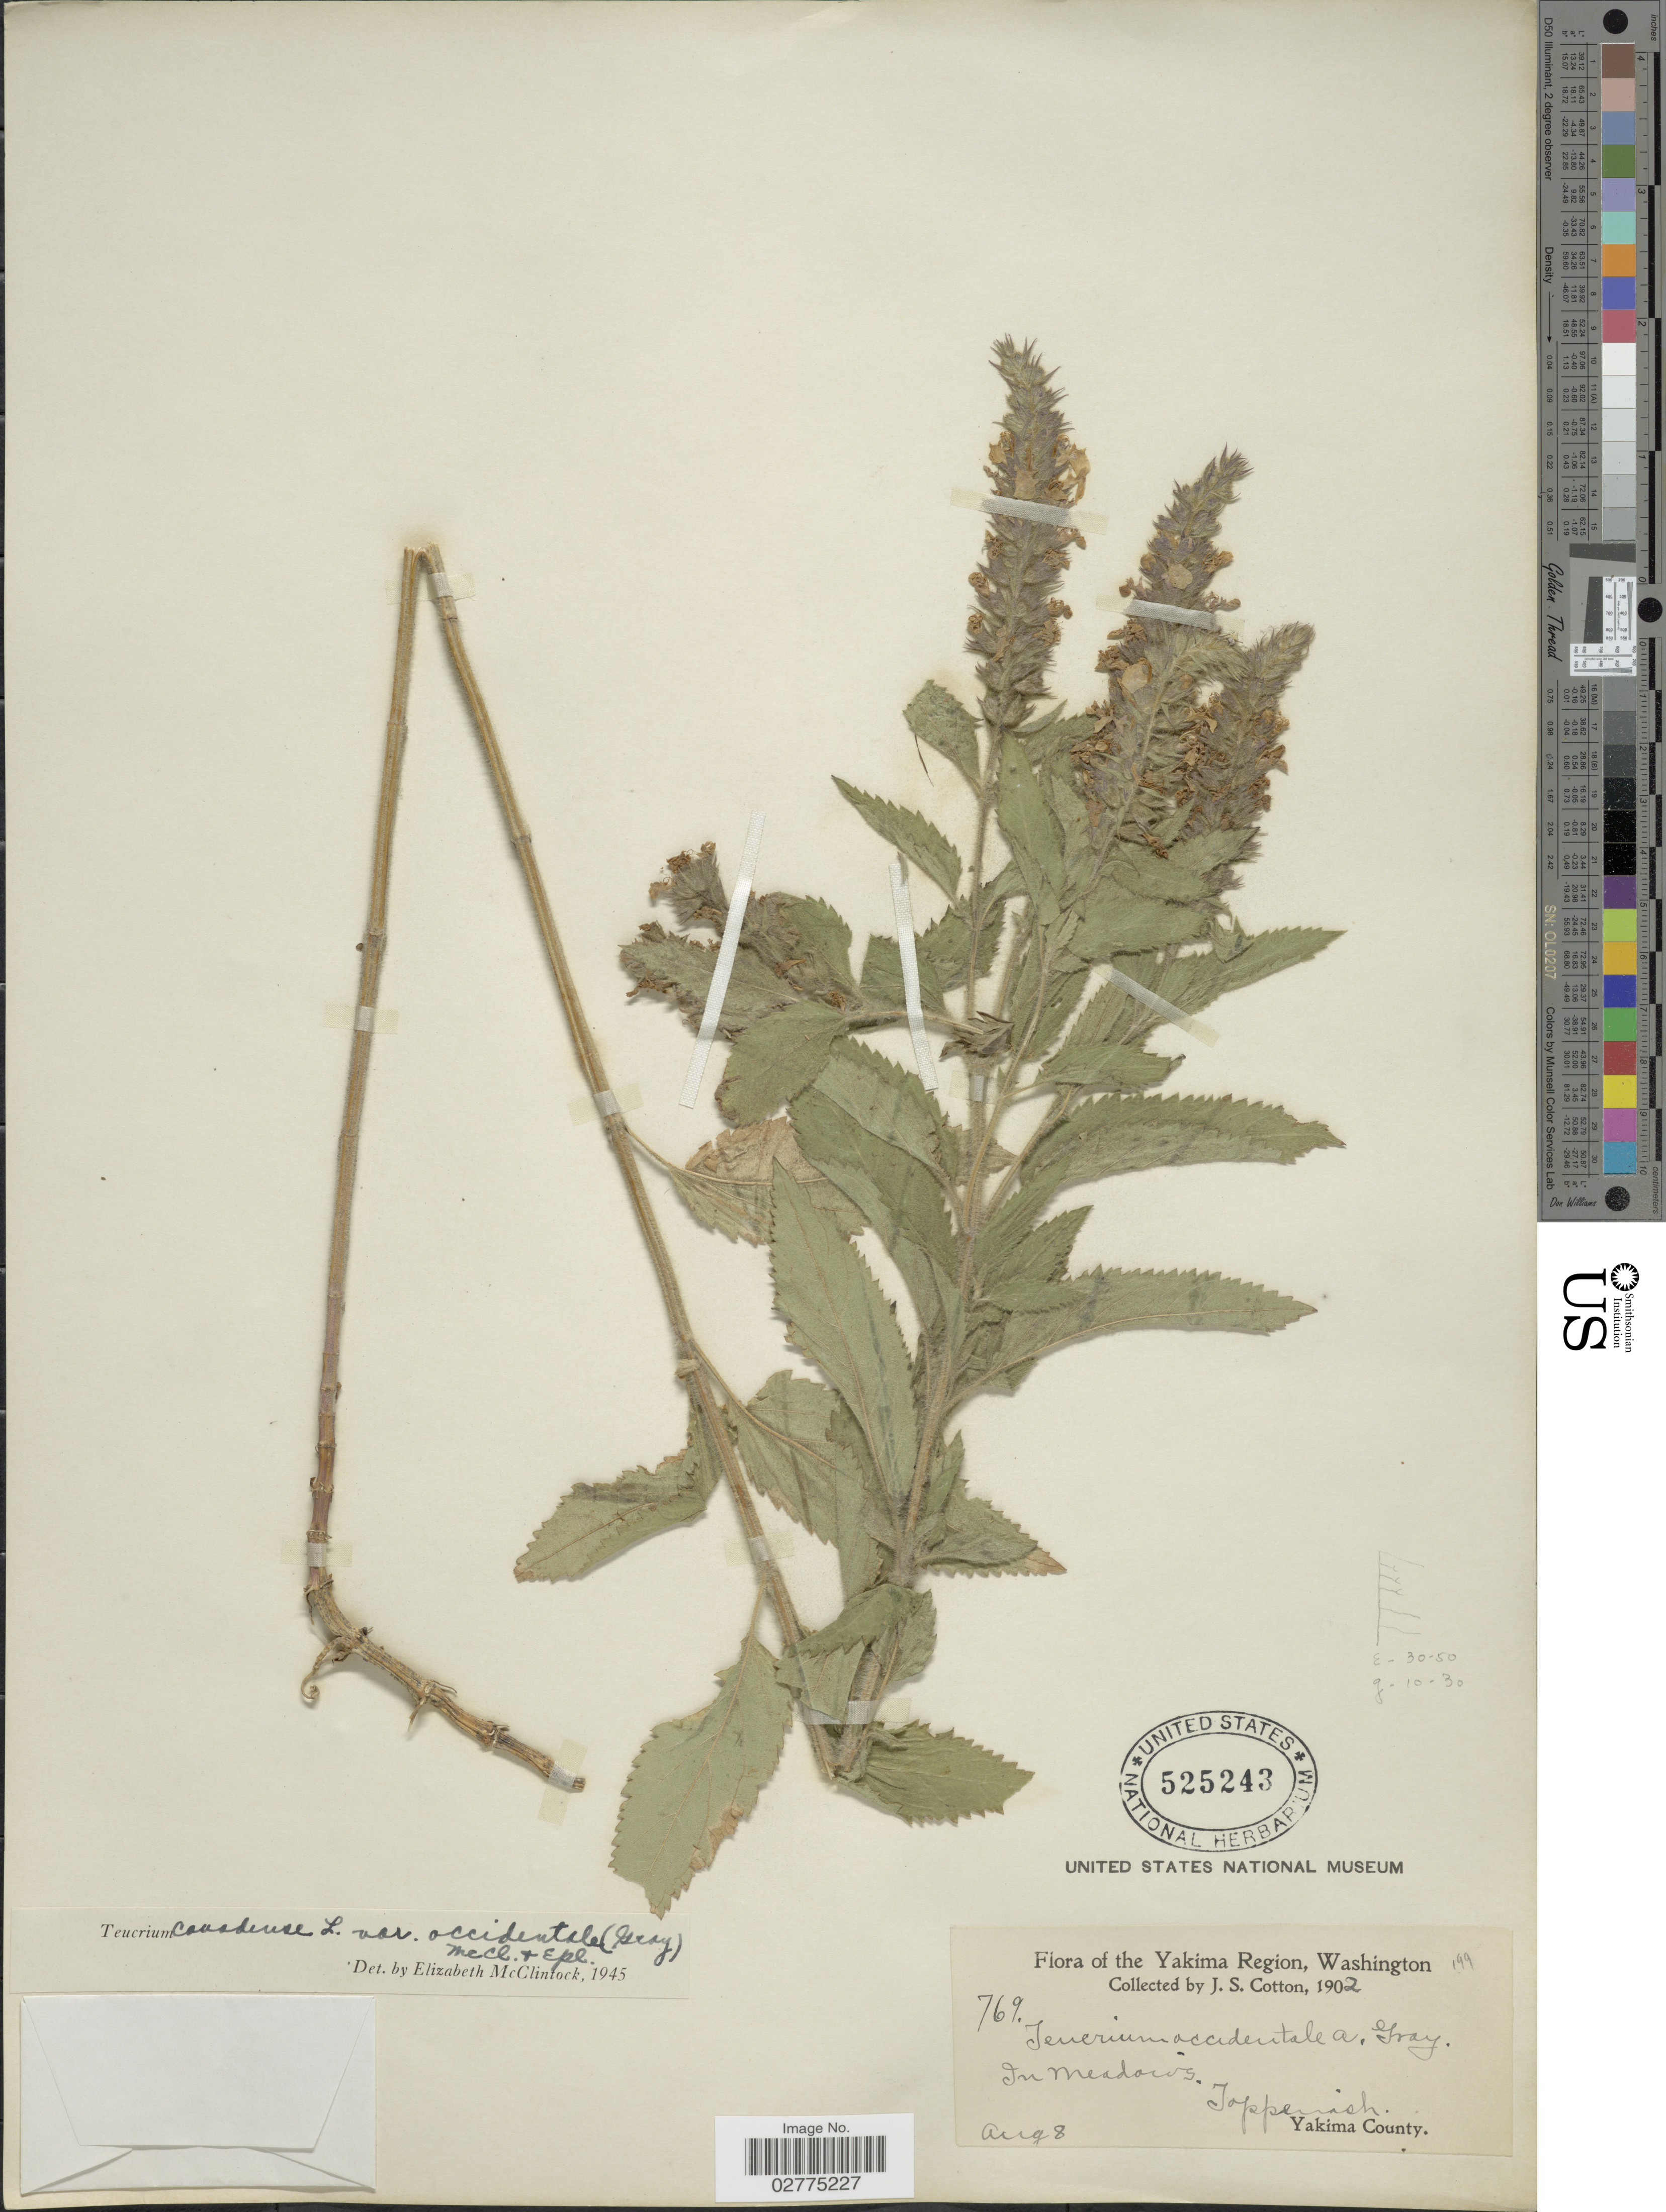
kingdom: Plantae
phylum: Tracheophyta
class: Magnoliopsida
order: Lamiales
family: Lamiaceae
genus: Teucrium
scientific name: Teucrium canadense var. occidentale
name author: (A. Gray) E. M. McClint. & Epling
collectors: J. S. Cotton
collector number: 769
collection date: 1902-08-08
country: United States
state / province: Washington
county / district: Yakima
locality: The Yakima Region, Washington, Toppenish, Yakima County.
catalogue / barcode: US 525243